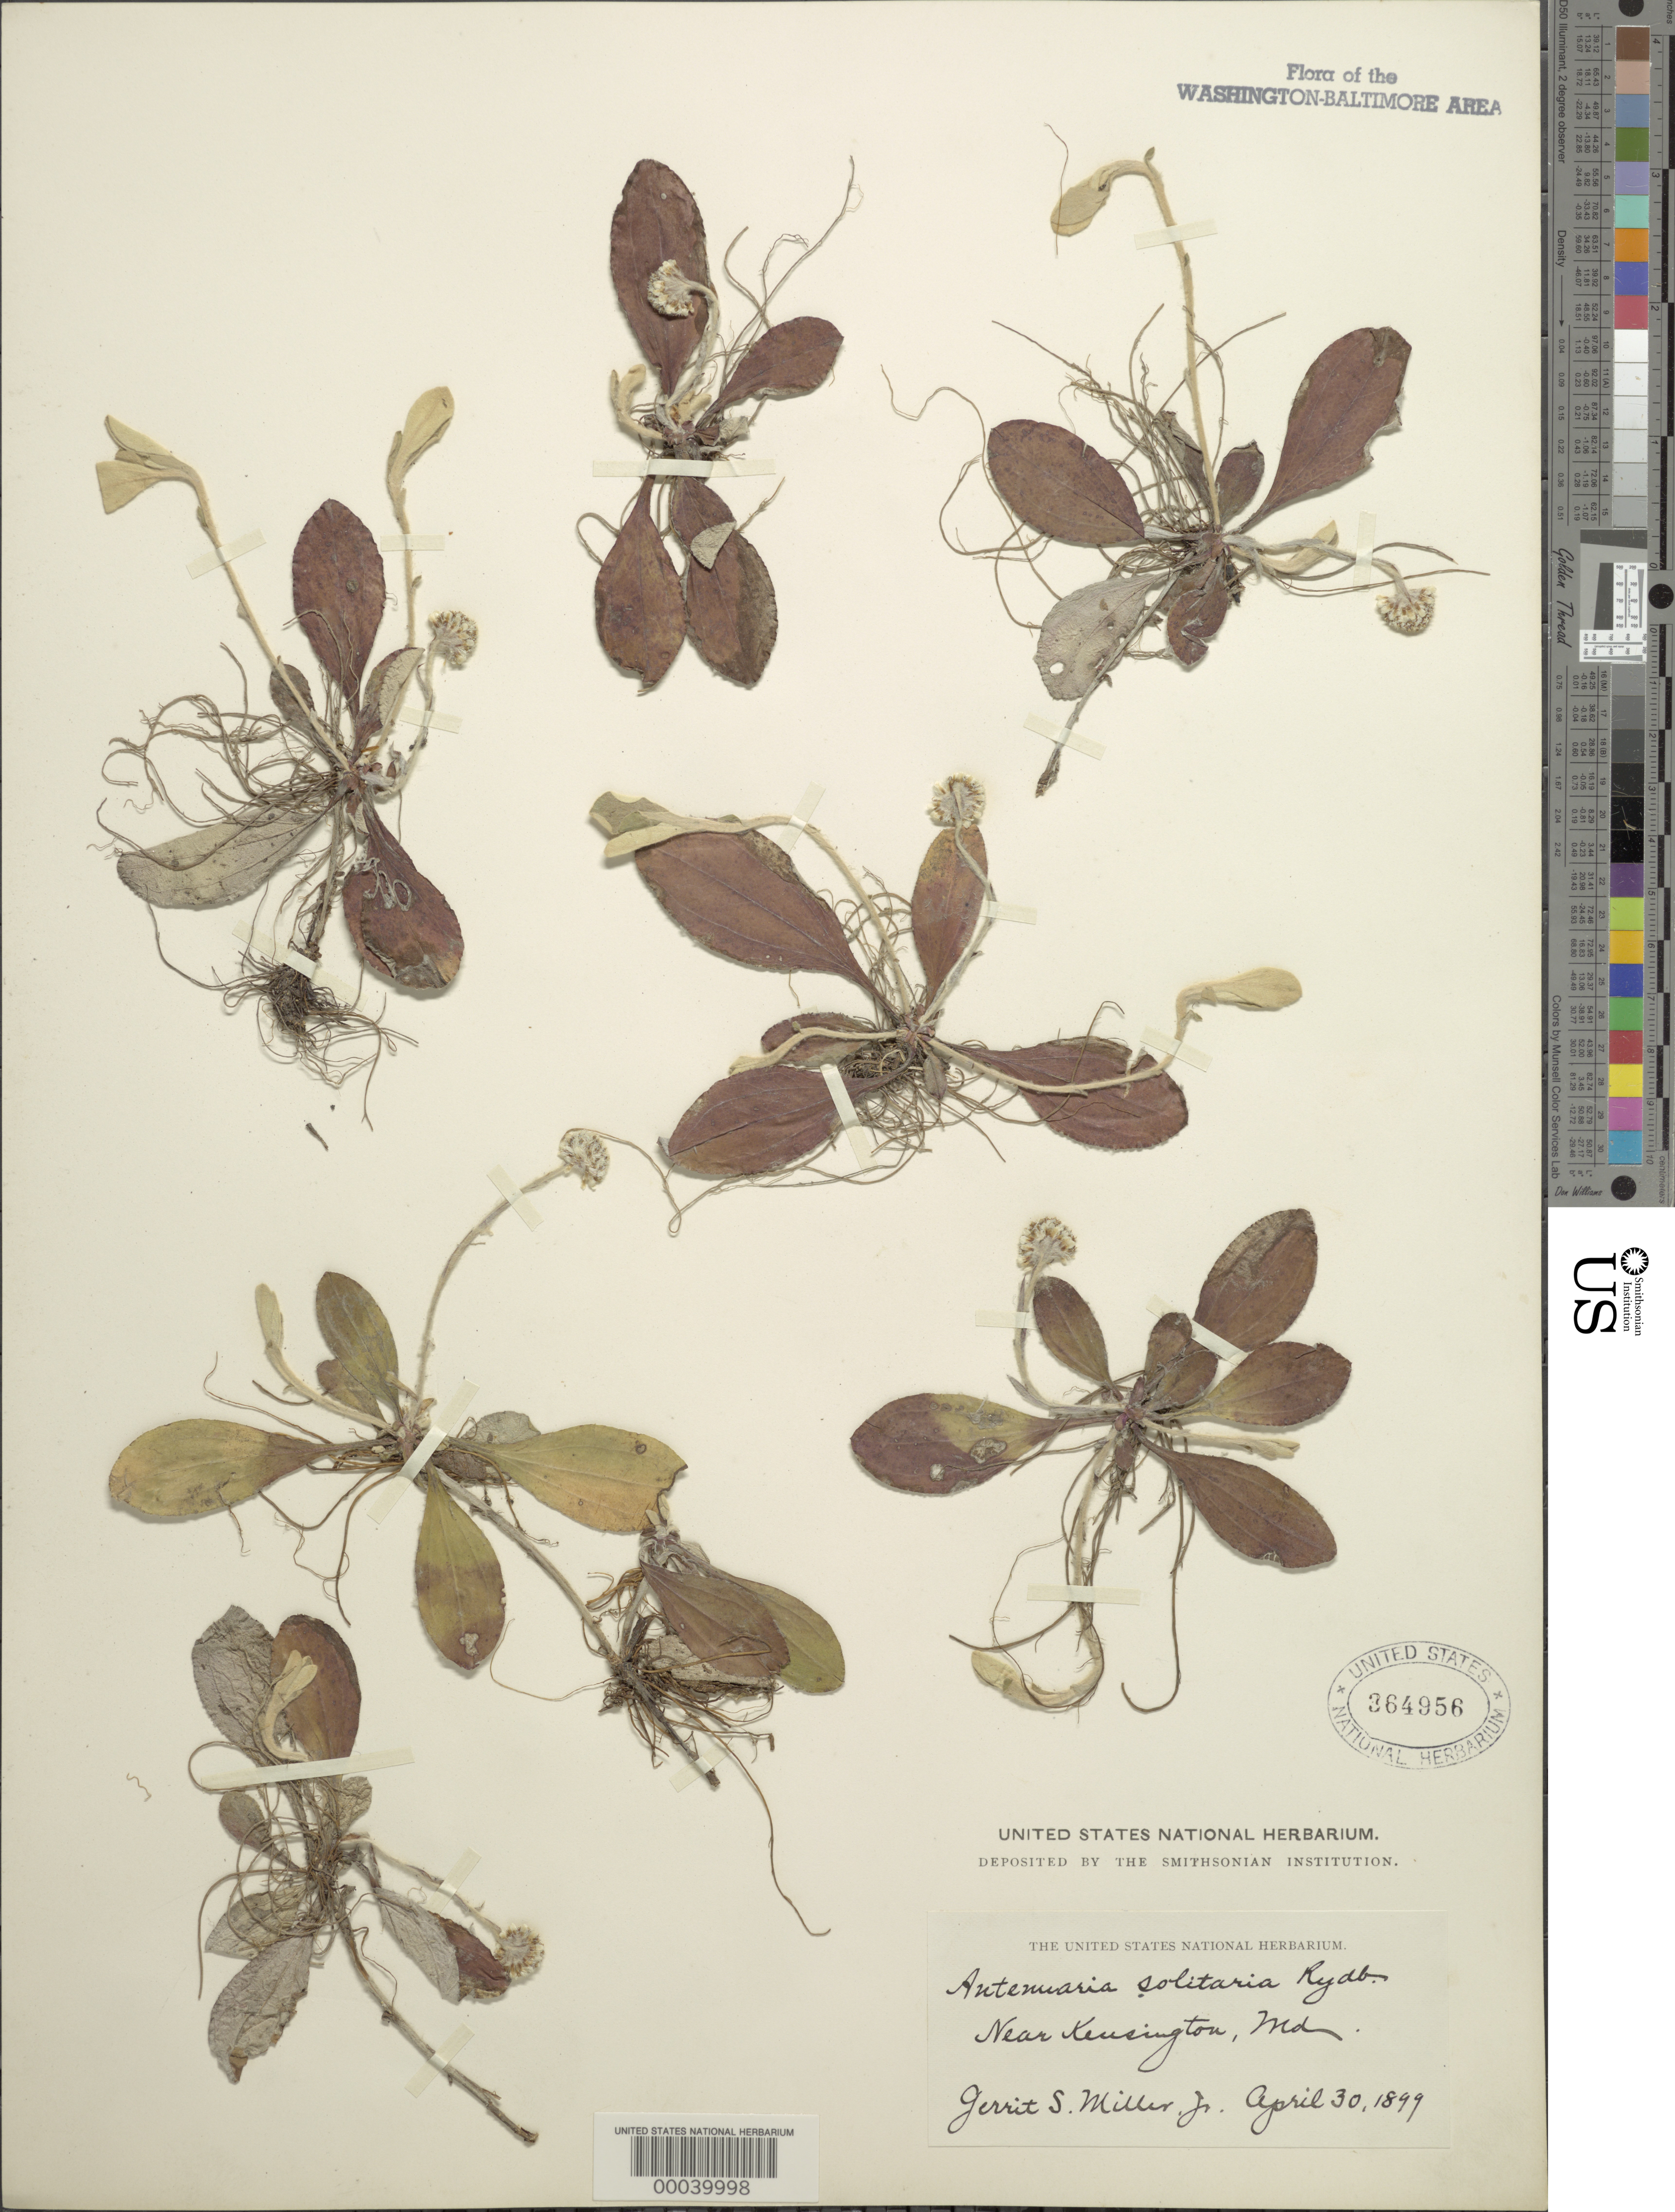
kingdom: Plantae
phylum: Tracheophyta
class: Magnoliopsida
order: Asterales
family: Asteraceae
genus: Antennaria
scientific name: Antennaria solitaria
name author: Rydb.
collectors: G. S. Miller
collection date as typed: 30 Apr 1899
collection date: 1899-04-30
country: United States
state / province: Maryland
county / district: Montgomery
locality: Near Kensington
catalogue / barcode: US 364956